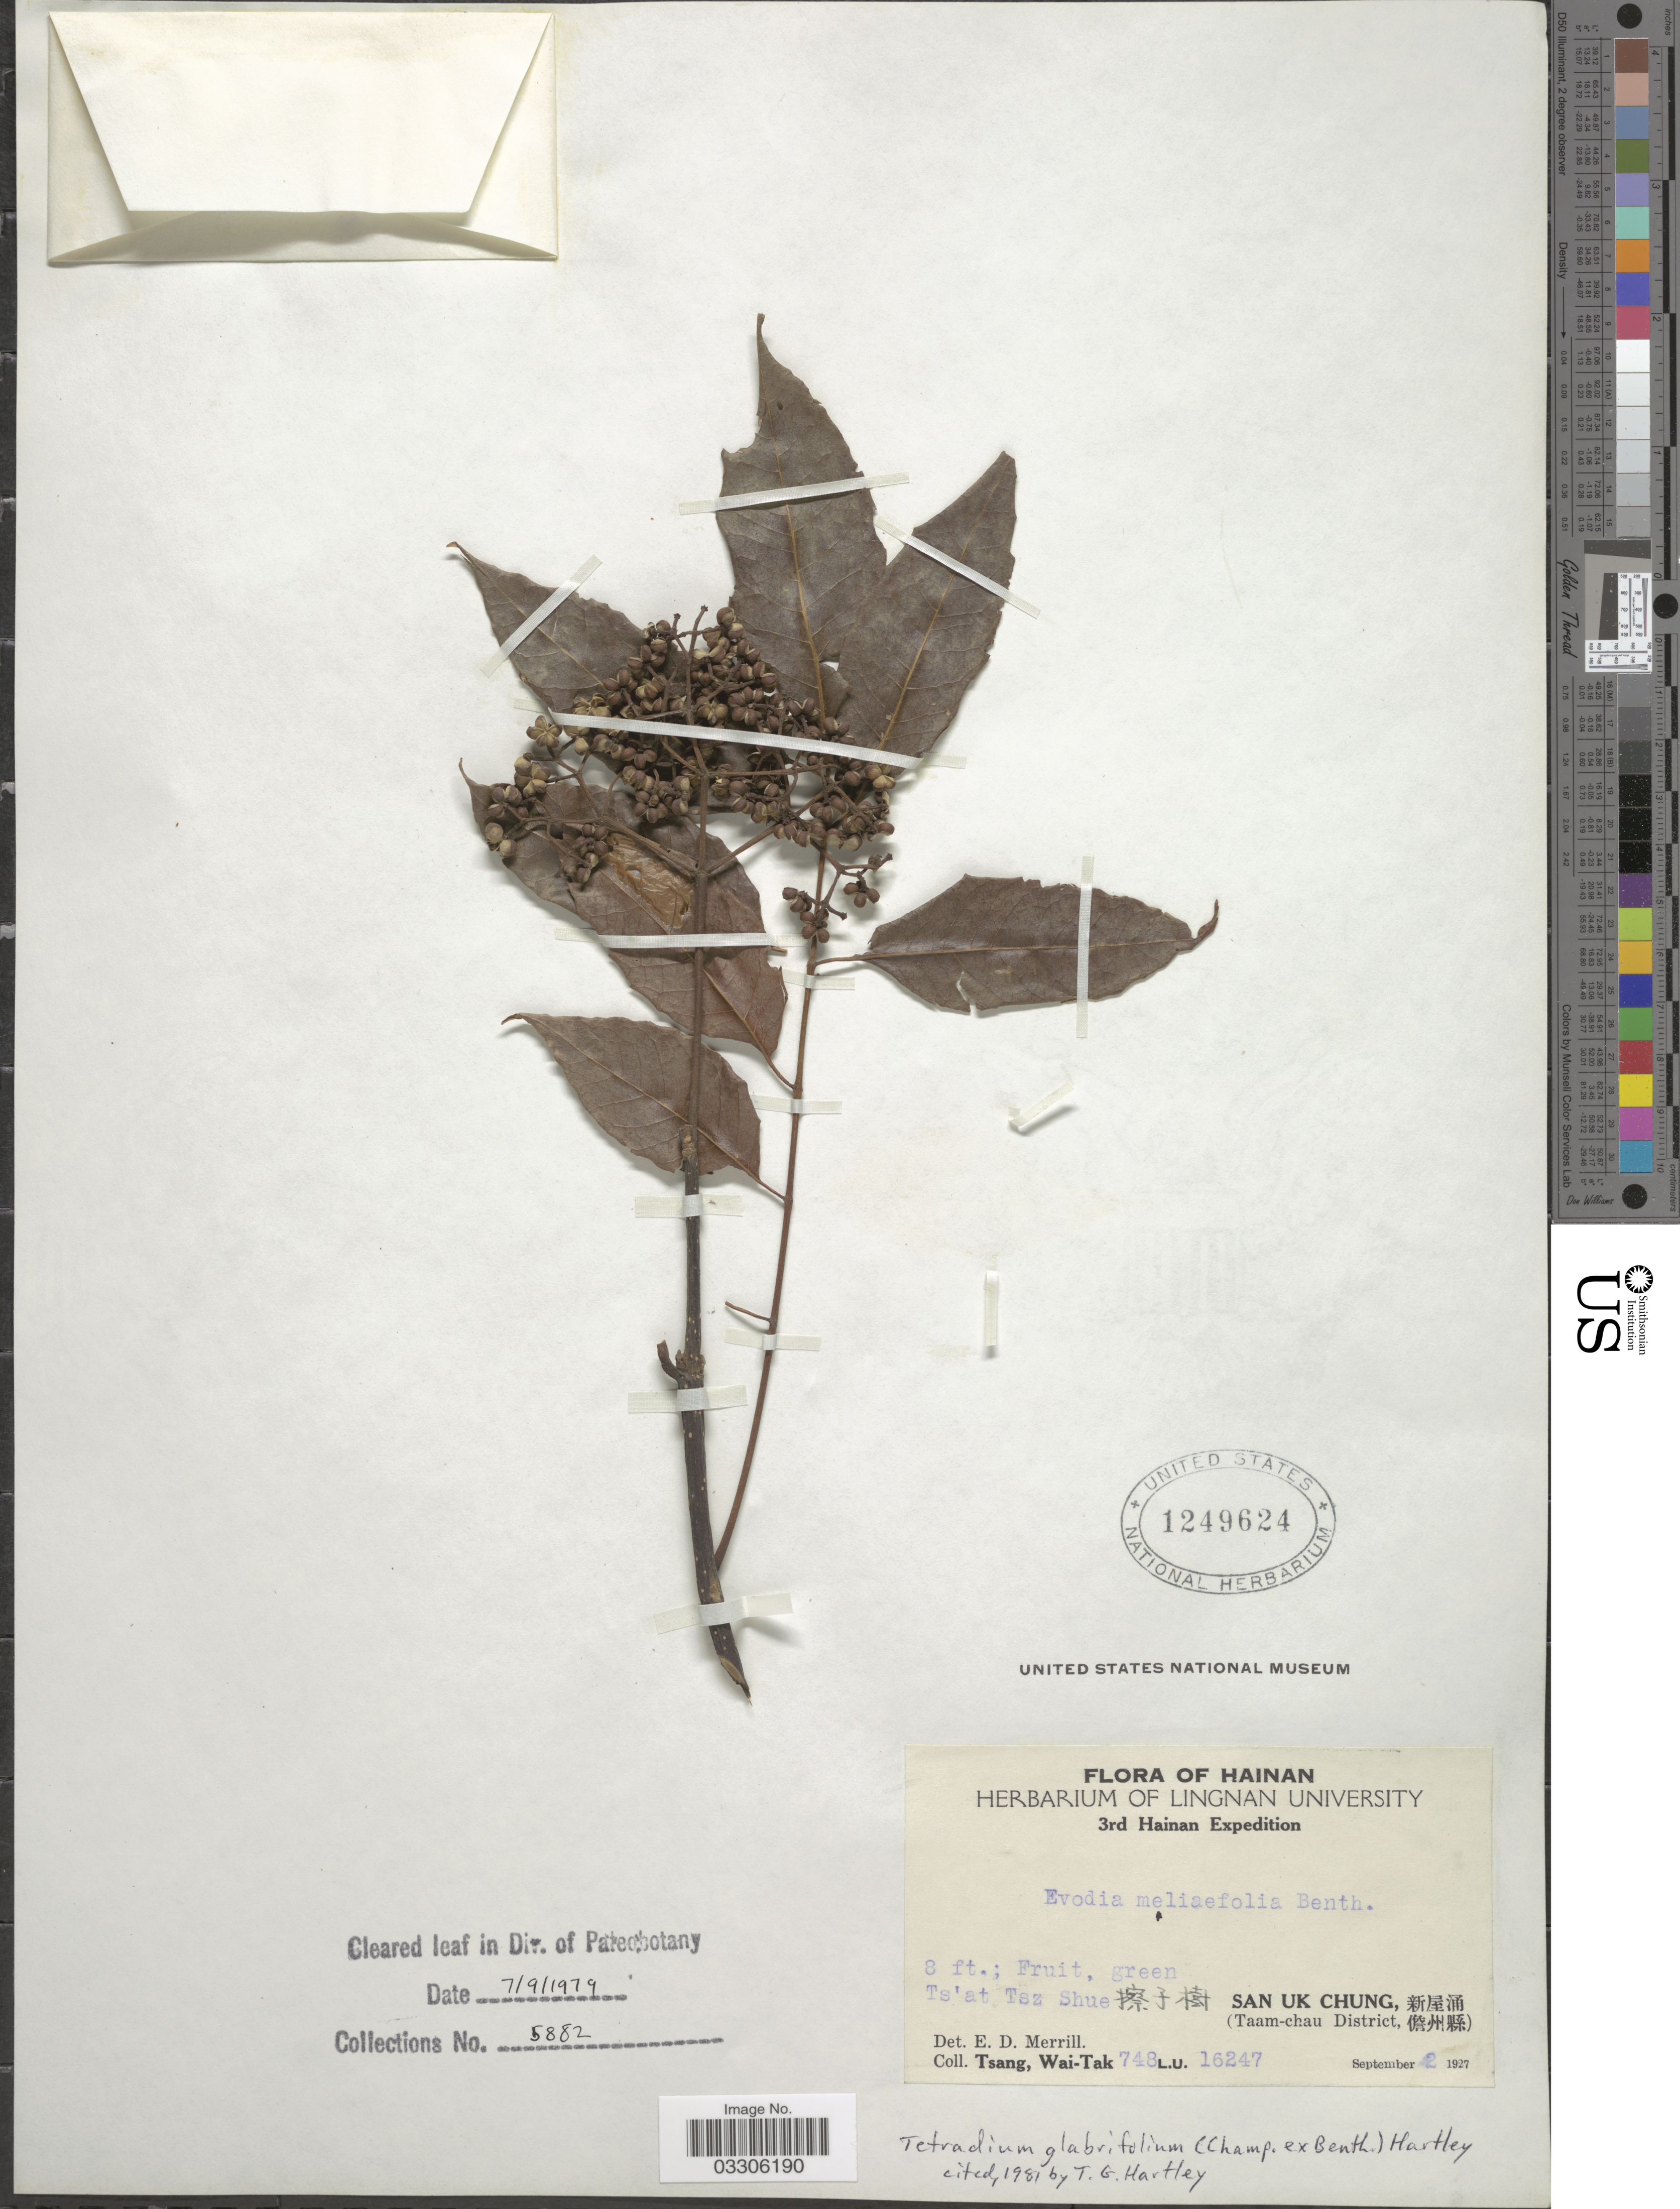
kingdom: Plantae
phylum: Tracheophyta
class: Magnoliopsida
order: Sapindales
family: Rutaceae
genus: Tetradium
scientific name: Tetradium glabrifolium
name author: (Champ. ex Benth.) T.G. Hartley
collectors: W. T. Tsang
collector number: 748L.U.16247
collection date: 1927-09-02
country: China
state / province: Hainan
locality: Ts'at Tsz Shue X. San Uk Chung, X. (Taam-chau District, X).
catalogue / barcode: US 1249624